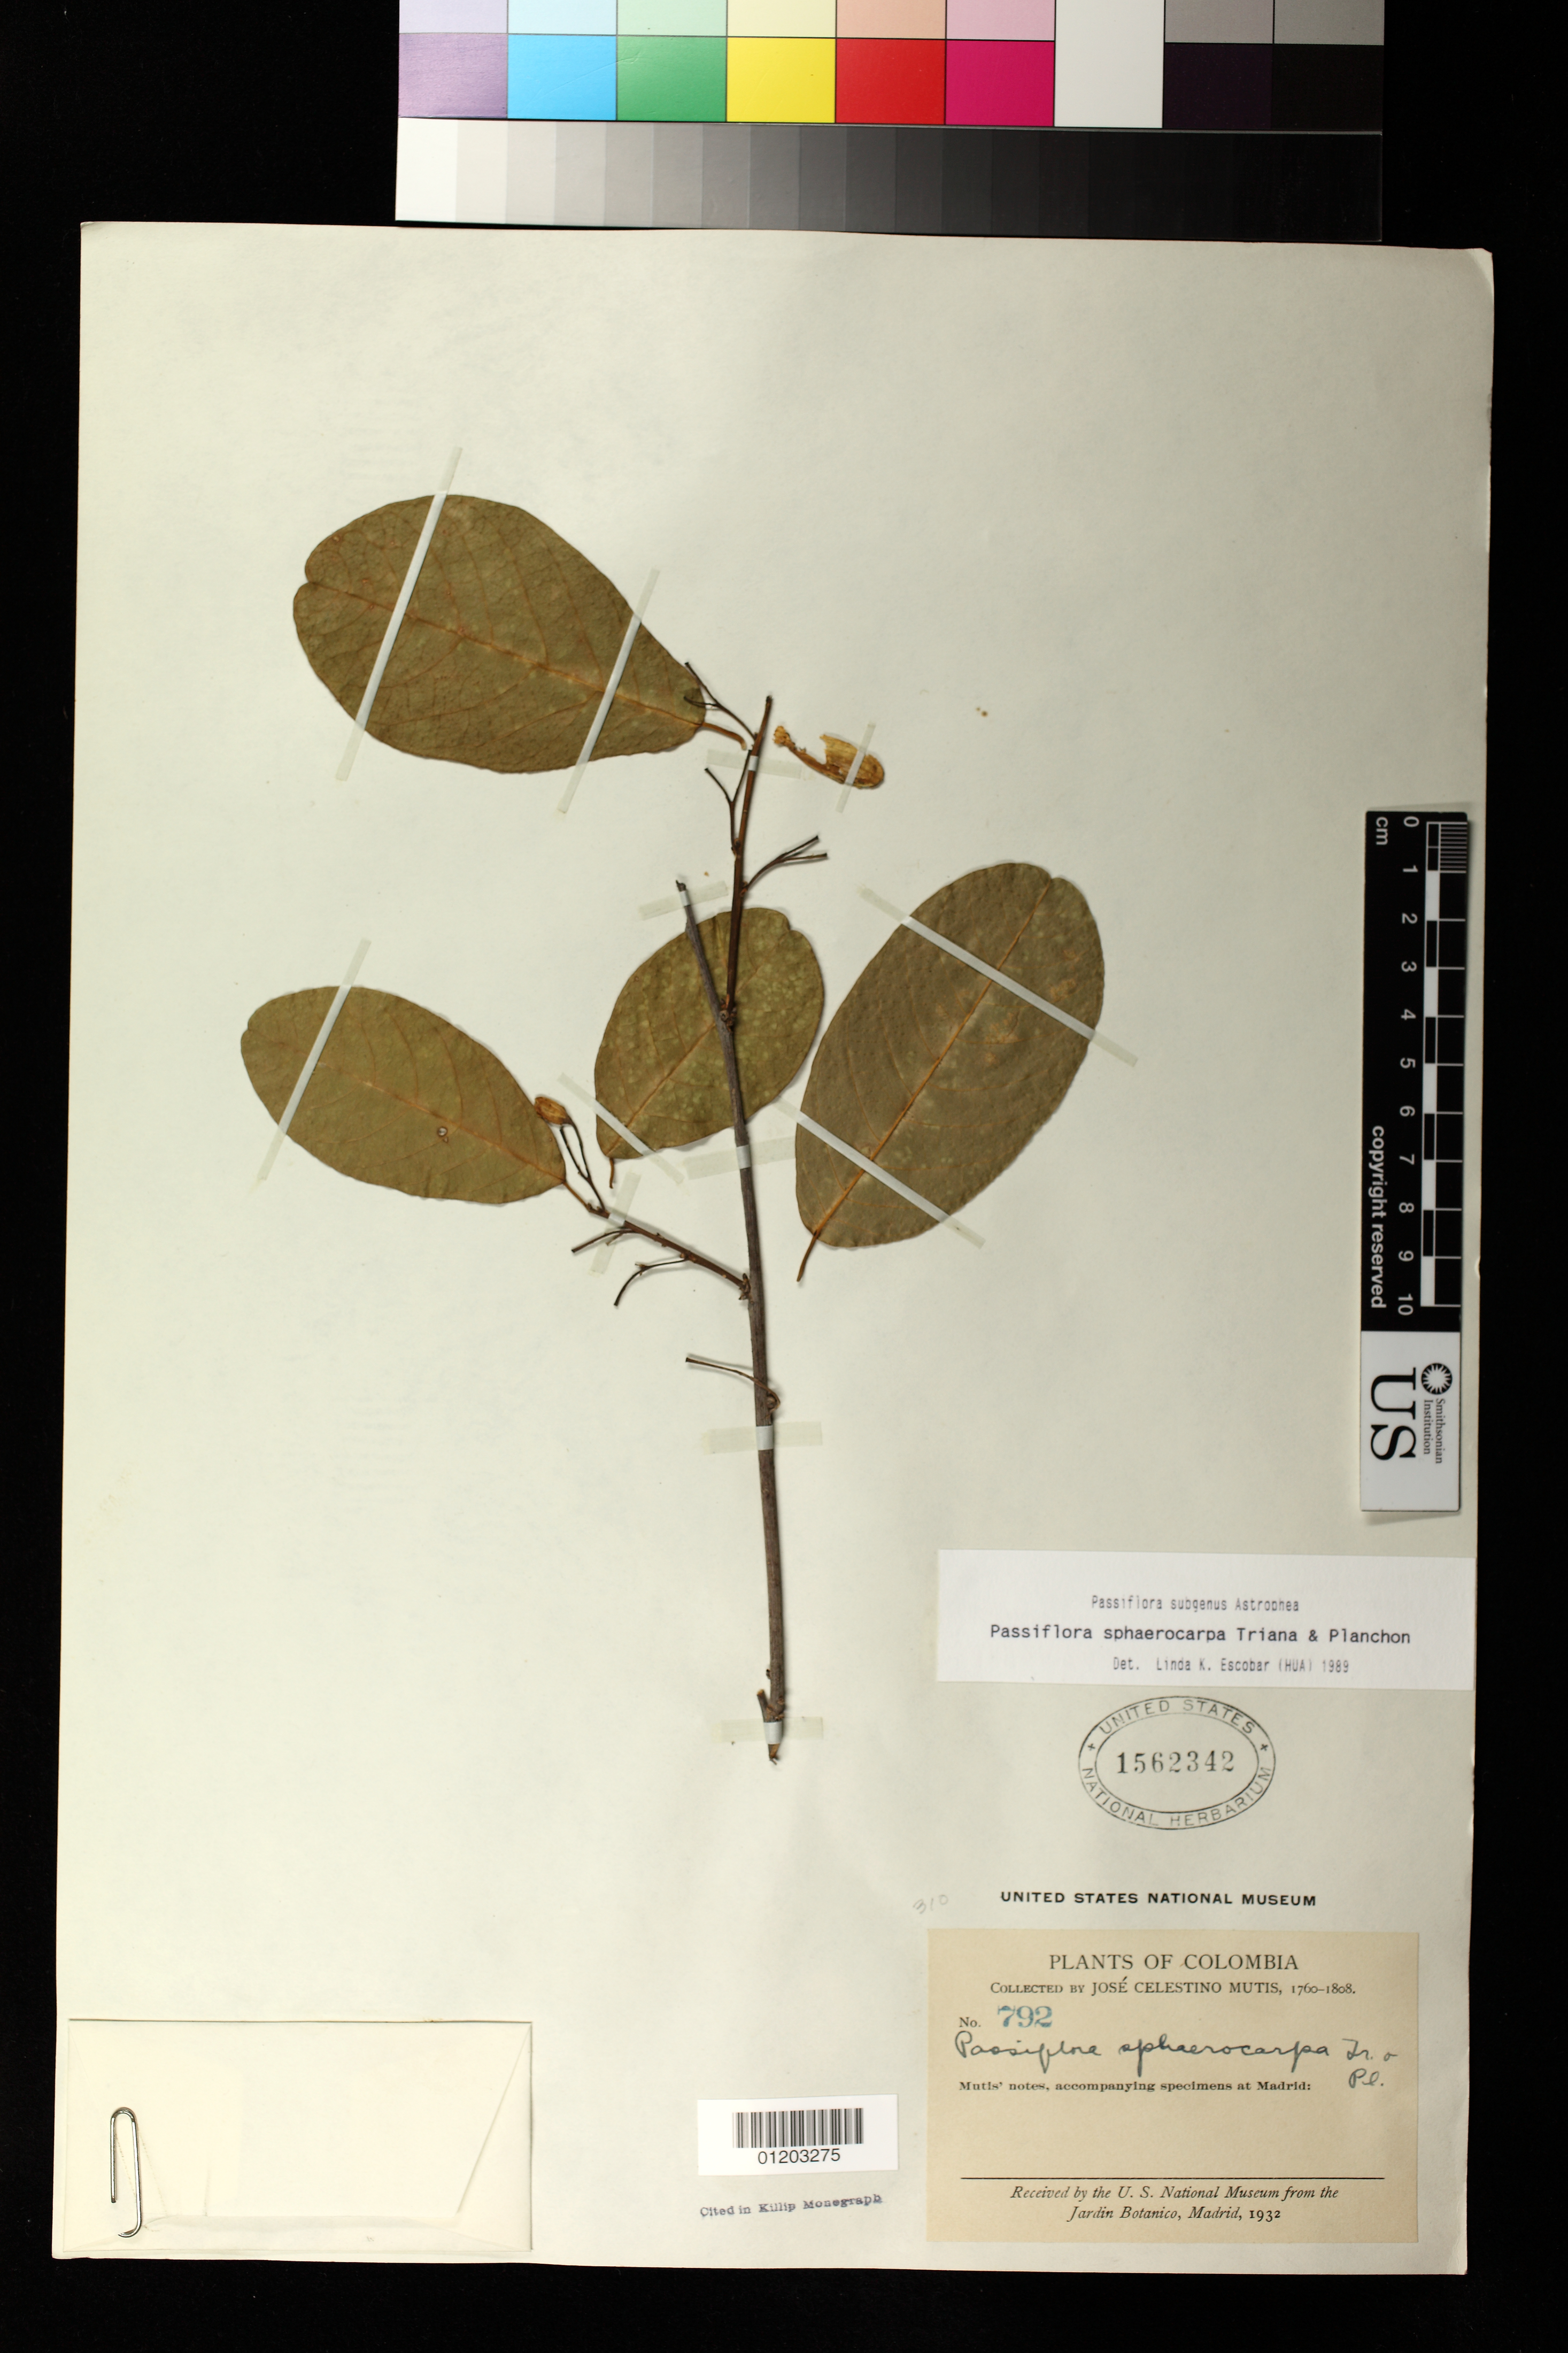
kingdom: Plantae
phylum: Tracheophyta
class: Magnoliopsida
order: Malpighiales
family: Passifloraceae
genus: Passiflora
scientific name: Passiflora sphaerocarpa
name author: Triana & Planch.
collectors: J. C. B. Mutis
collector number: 792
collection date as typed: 1760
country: Colombia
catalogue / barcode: US 1562342